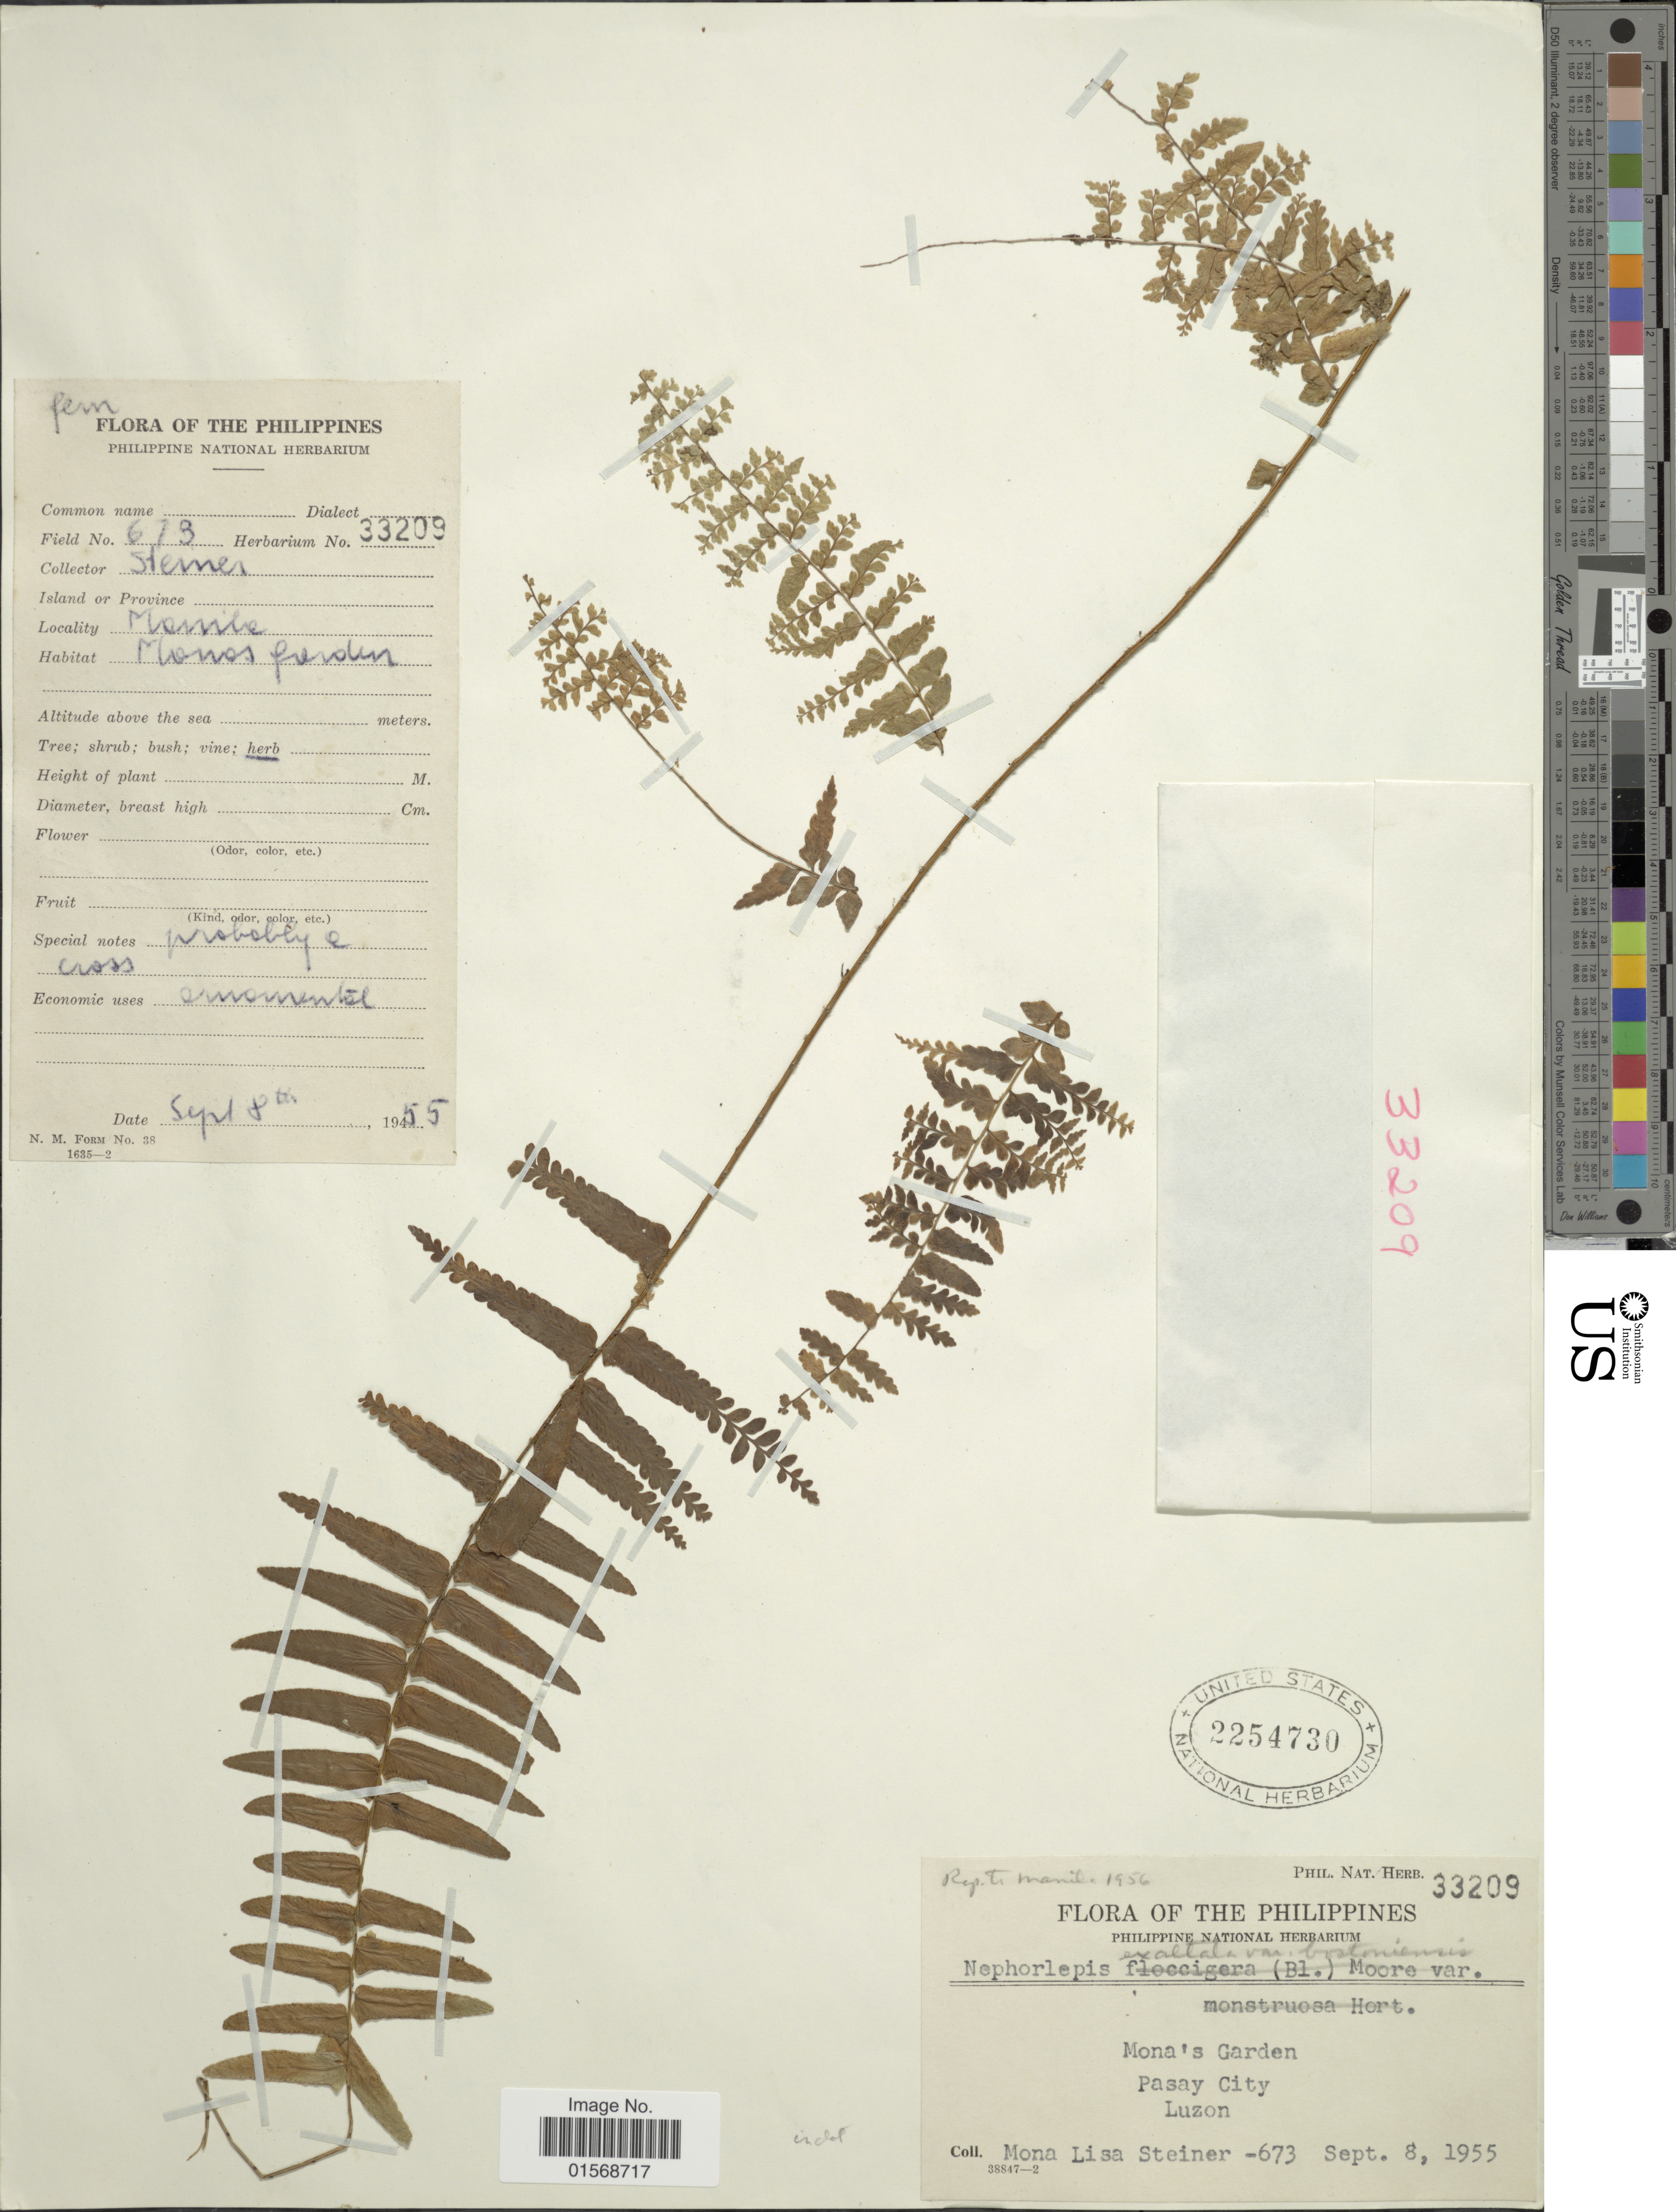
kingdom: Plantae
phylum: Tracheophyta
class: Polypodiopsida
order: Polypodiales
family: Nephrolepidaceae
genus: Nephrolepis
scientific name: Nephrolepis sp.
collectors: M. Steiner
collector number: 73/33209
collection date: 1955-09-08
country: Philippines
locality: Mona's Garden, Passay Ciity, Luzon.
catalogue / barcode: US 2254730